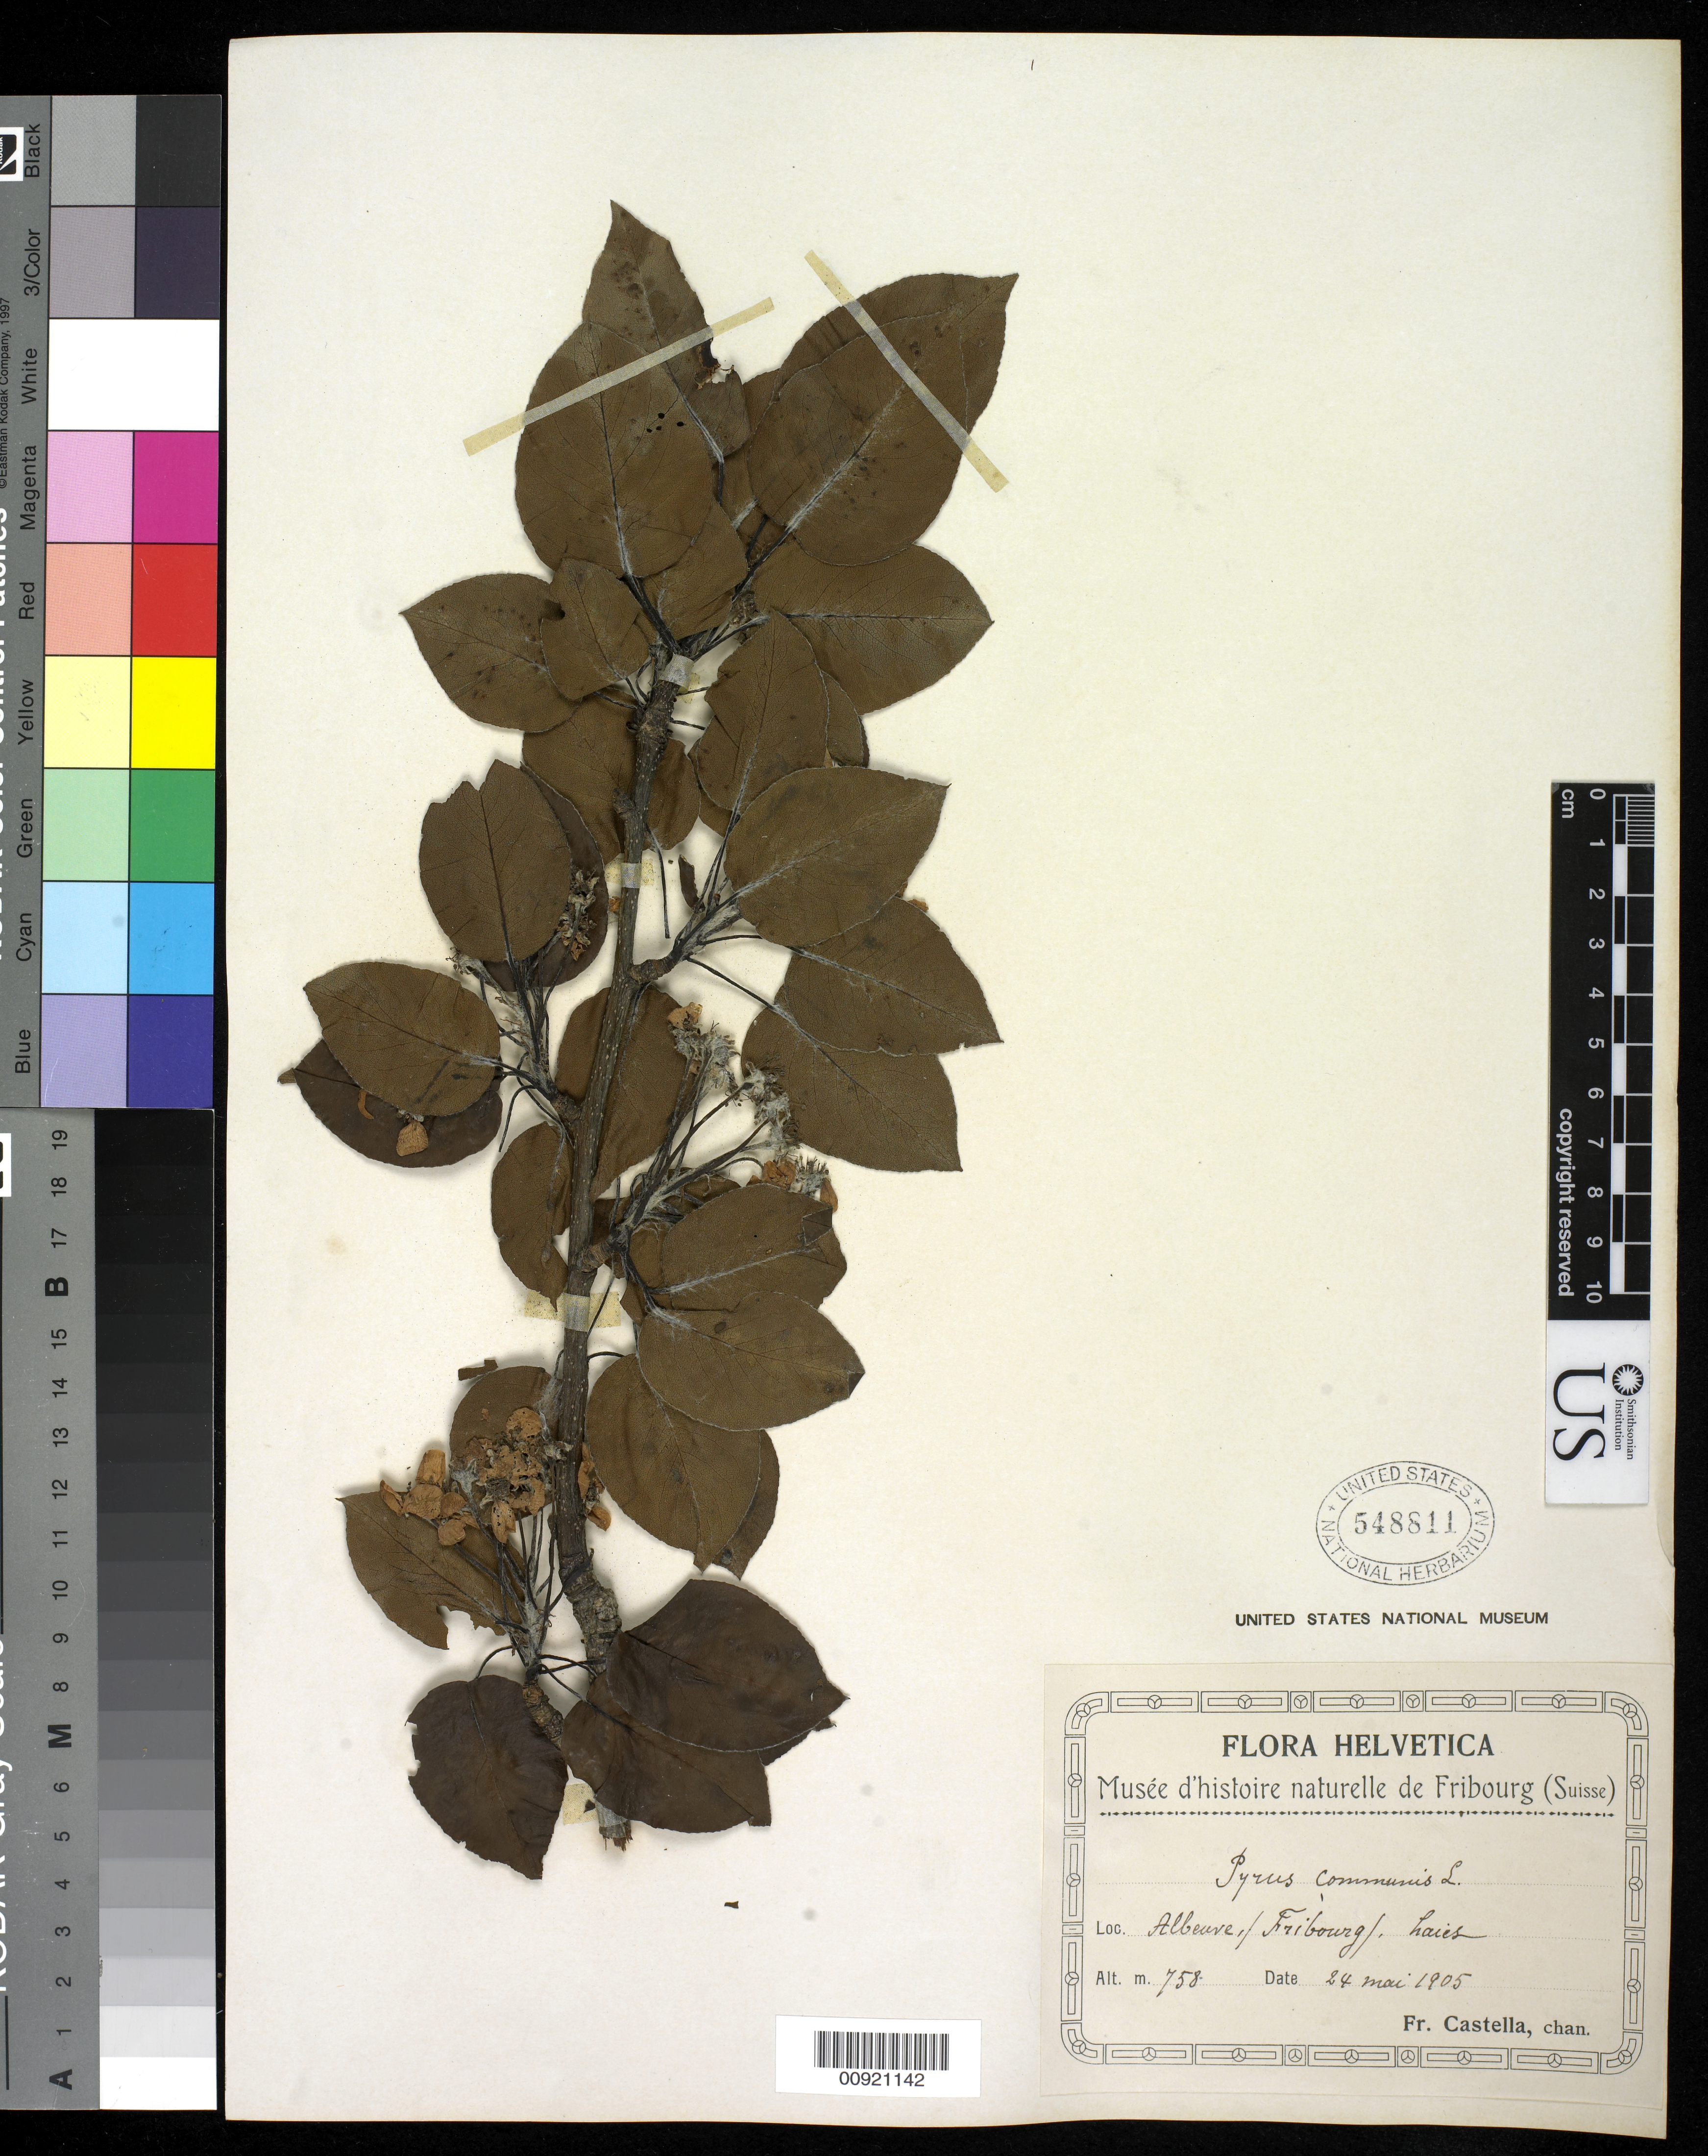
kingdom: Plantae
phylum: Tracheophyta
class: Magnoliopsida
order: Rosales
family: Rosaceae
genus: Pyrus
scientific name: Pyrus communis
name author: L.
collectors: Fr. Castella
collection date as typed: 24 May 1905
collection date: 1905-05-24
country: Switzerland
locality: Albeuve/ Fribourg/ haies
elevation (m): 758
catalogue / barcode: US 548811